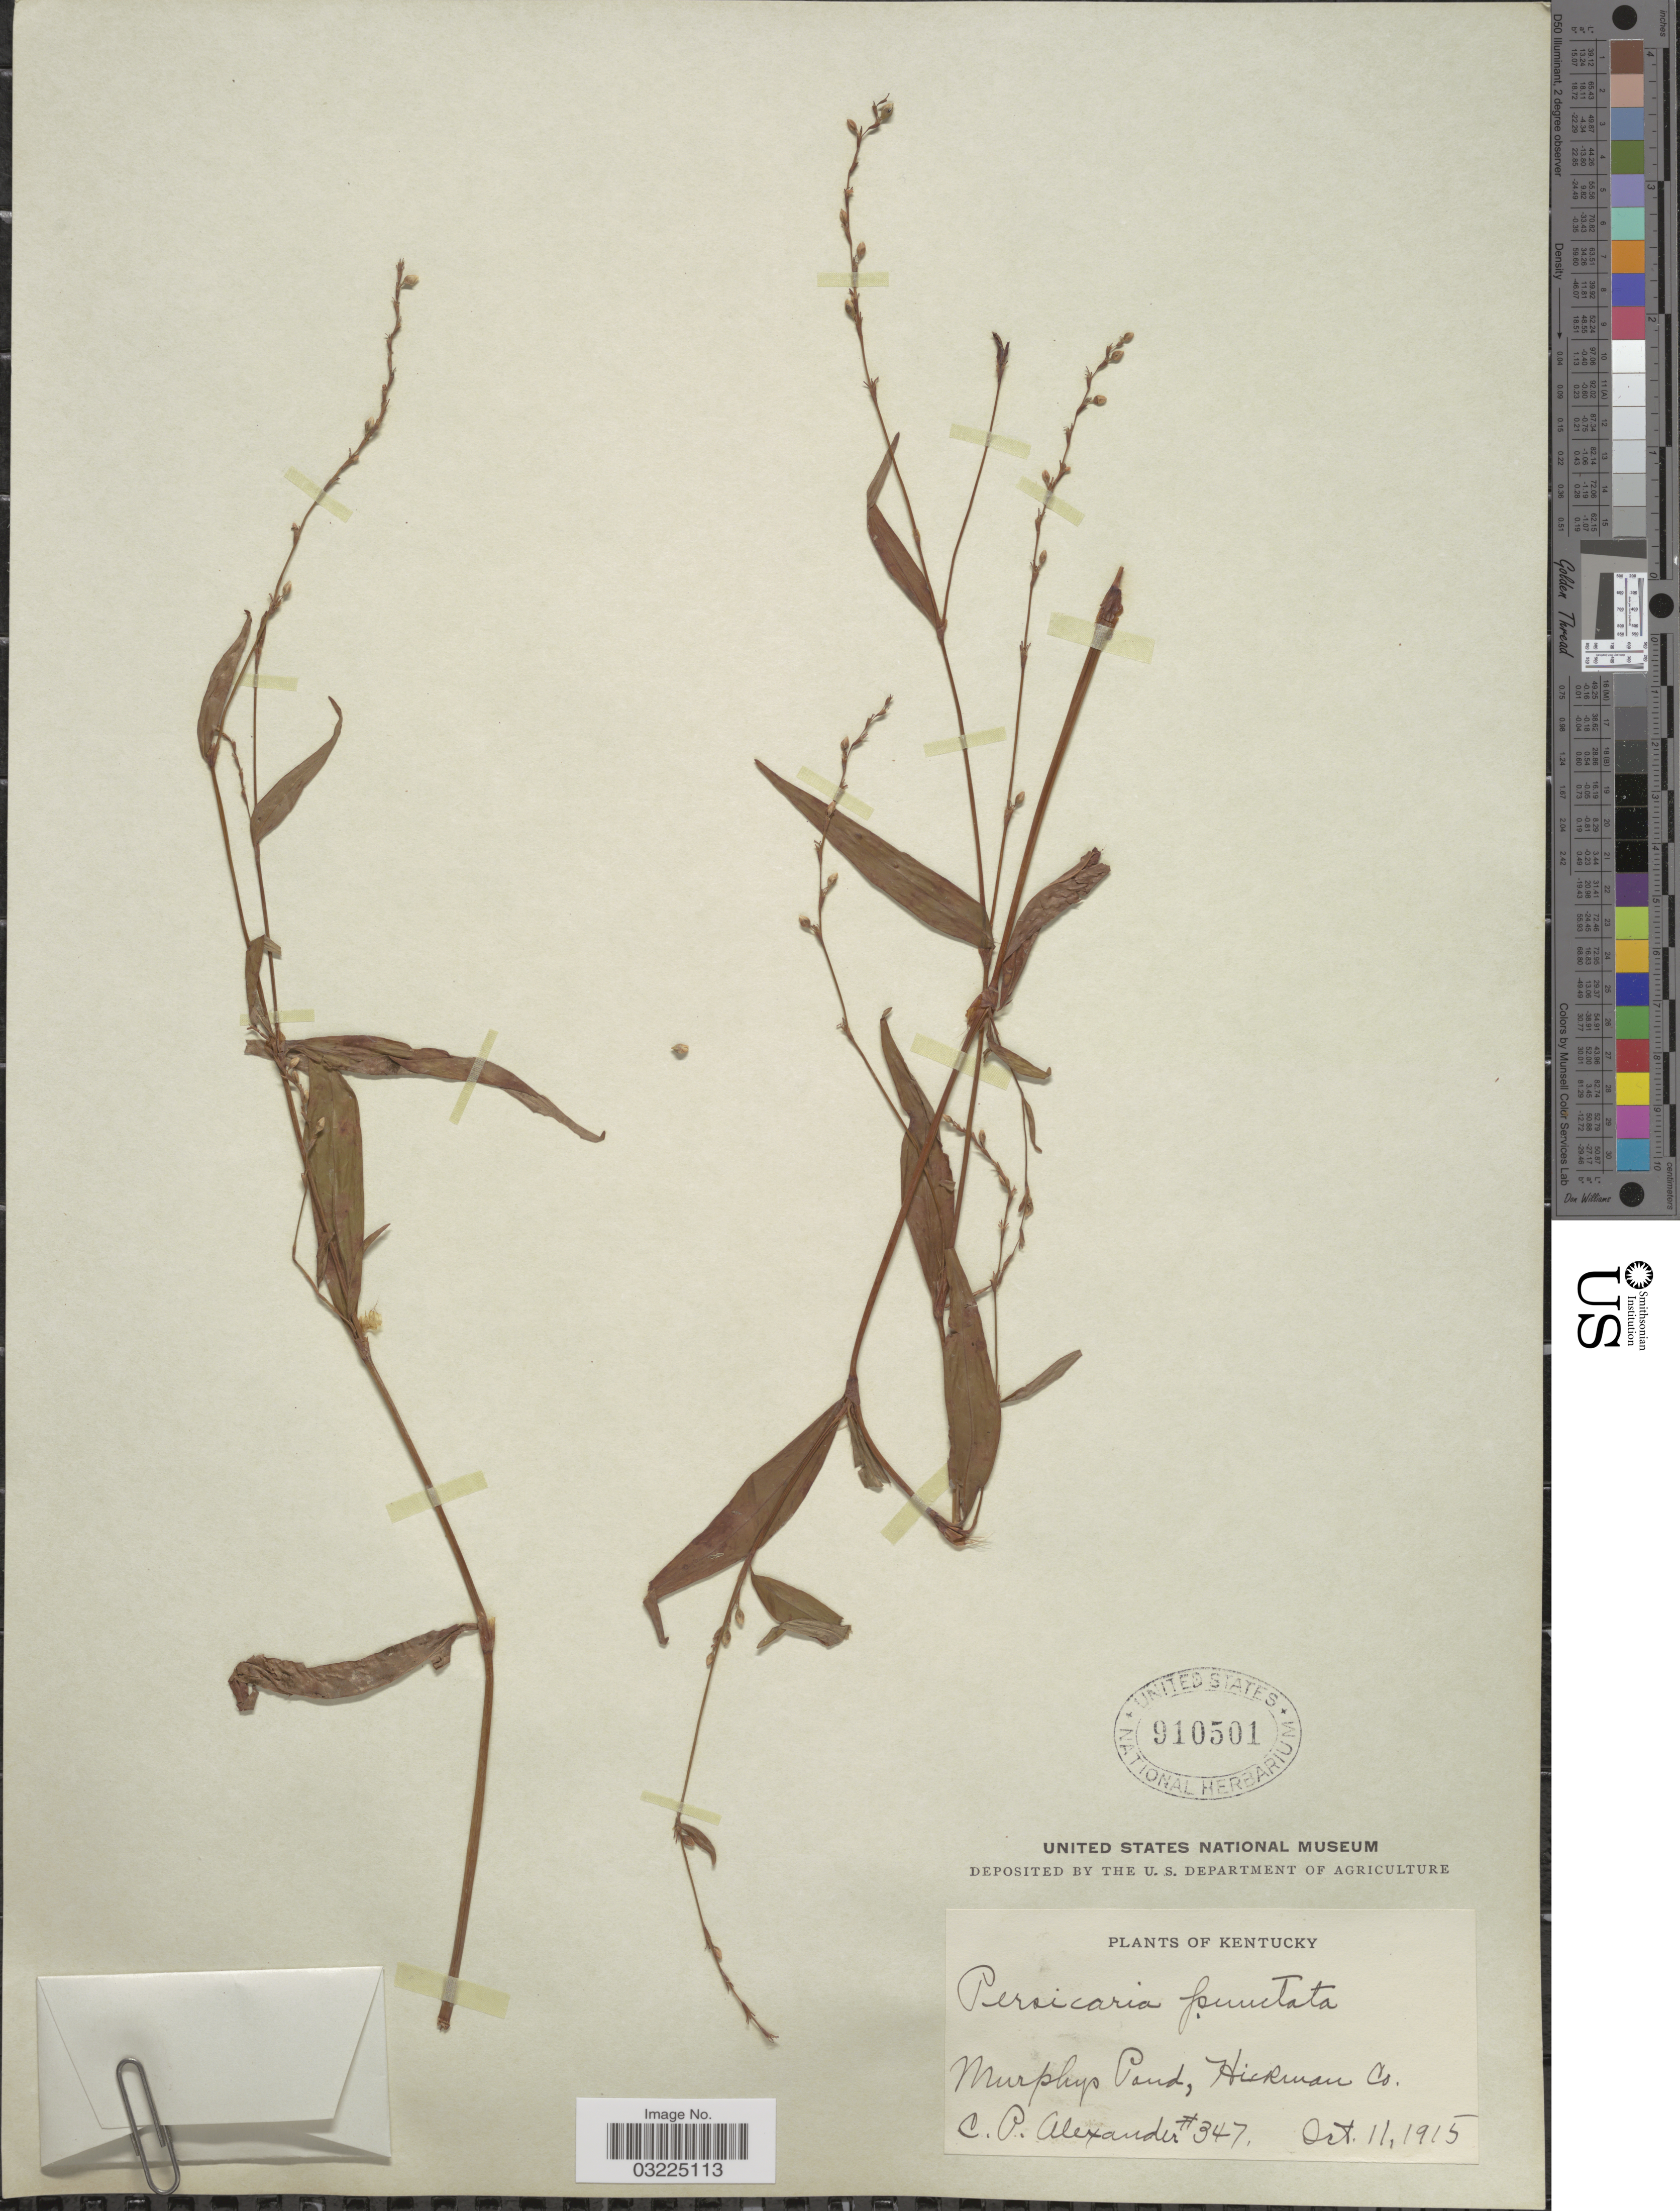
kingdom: Plantae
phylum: Tracheophyta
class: Magnoliopsida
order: Caryophyllales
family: Polygonaceae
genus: Persicaria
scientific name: Persicaria punctata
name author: (Elliott) Small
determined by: Atha, D. E.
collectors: C. P. Alexander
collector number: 347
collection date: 1915-10-11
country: United States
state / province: Kentucky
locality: Murphys Pond, Hickman Co.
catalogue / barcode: US 910501